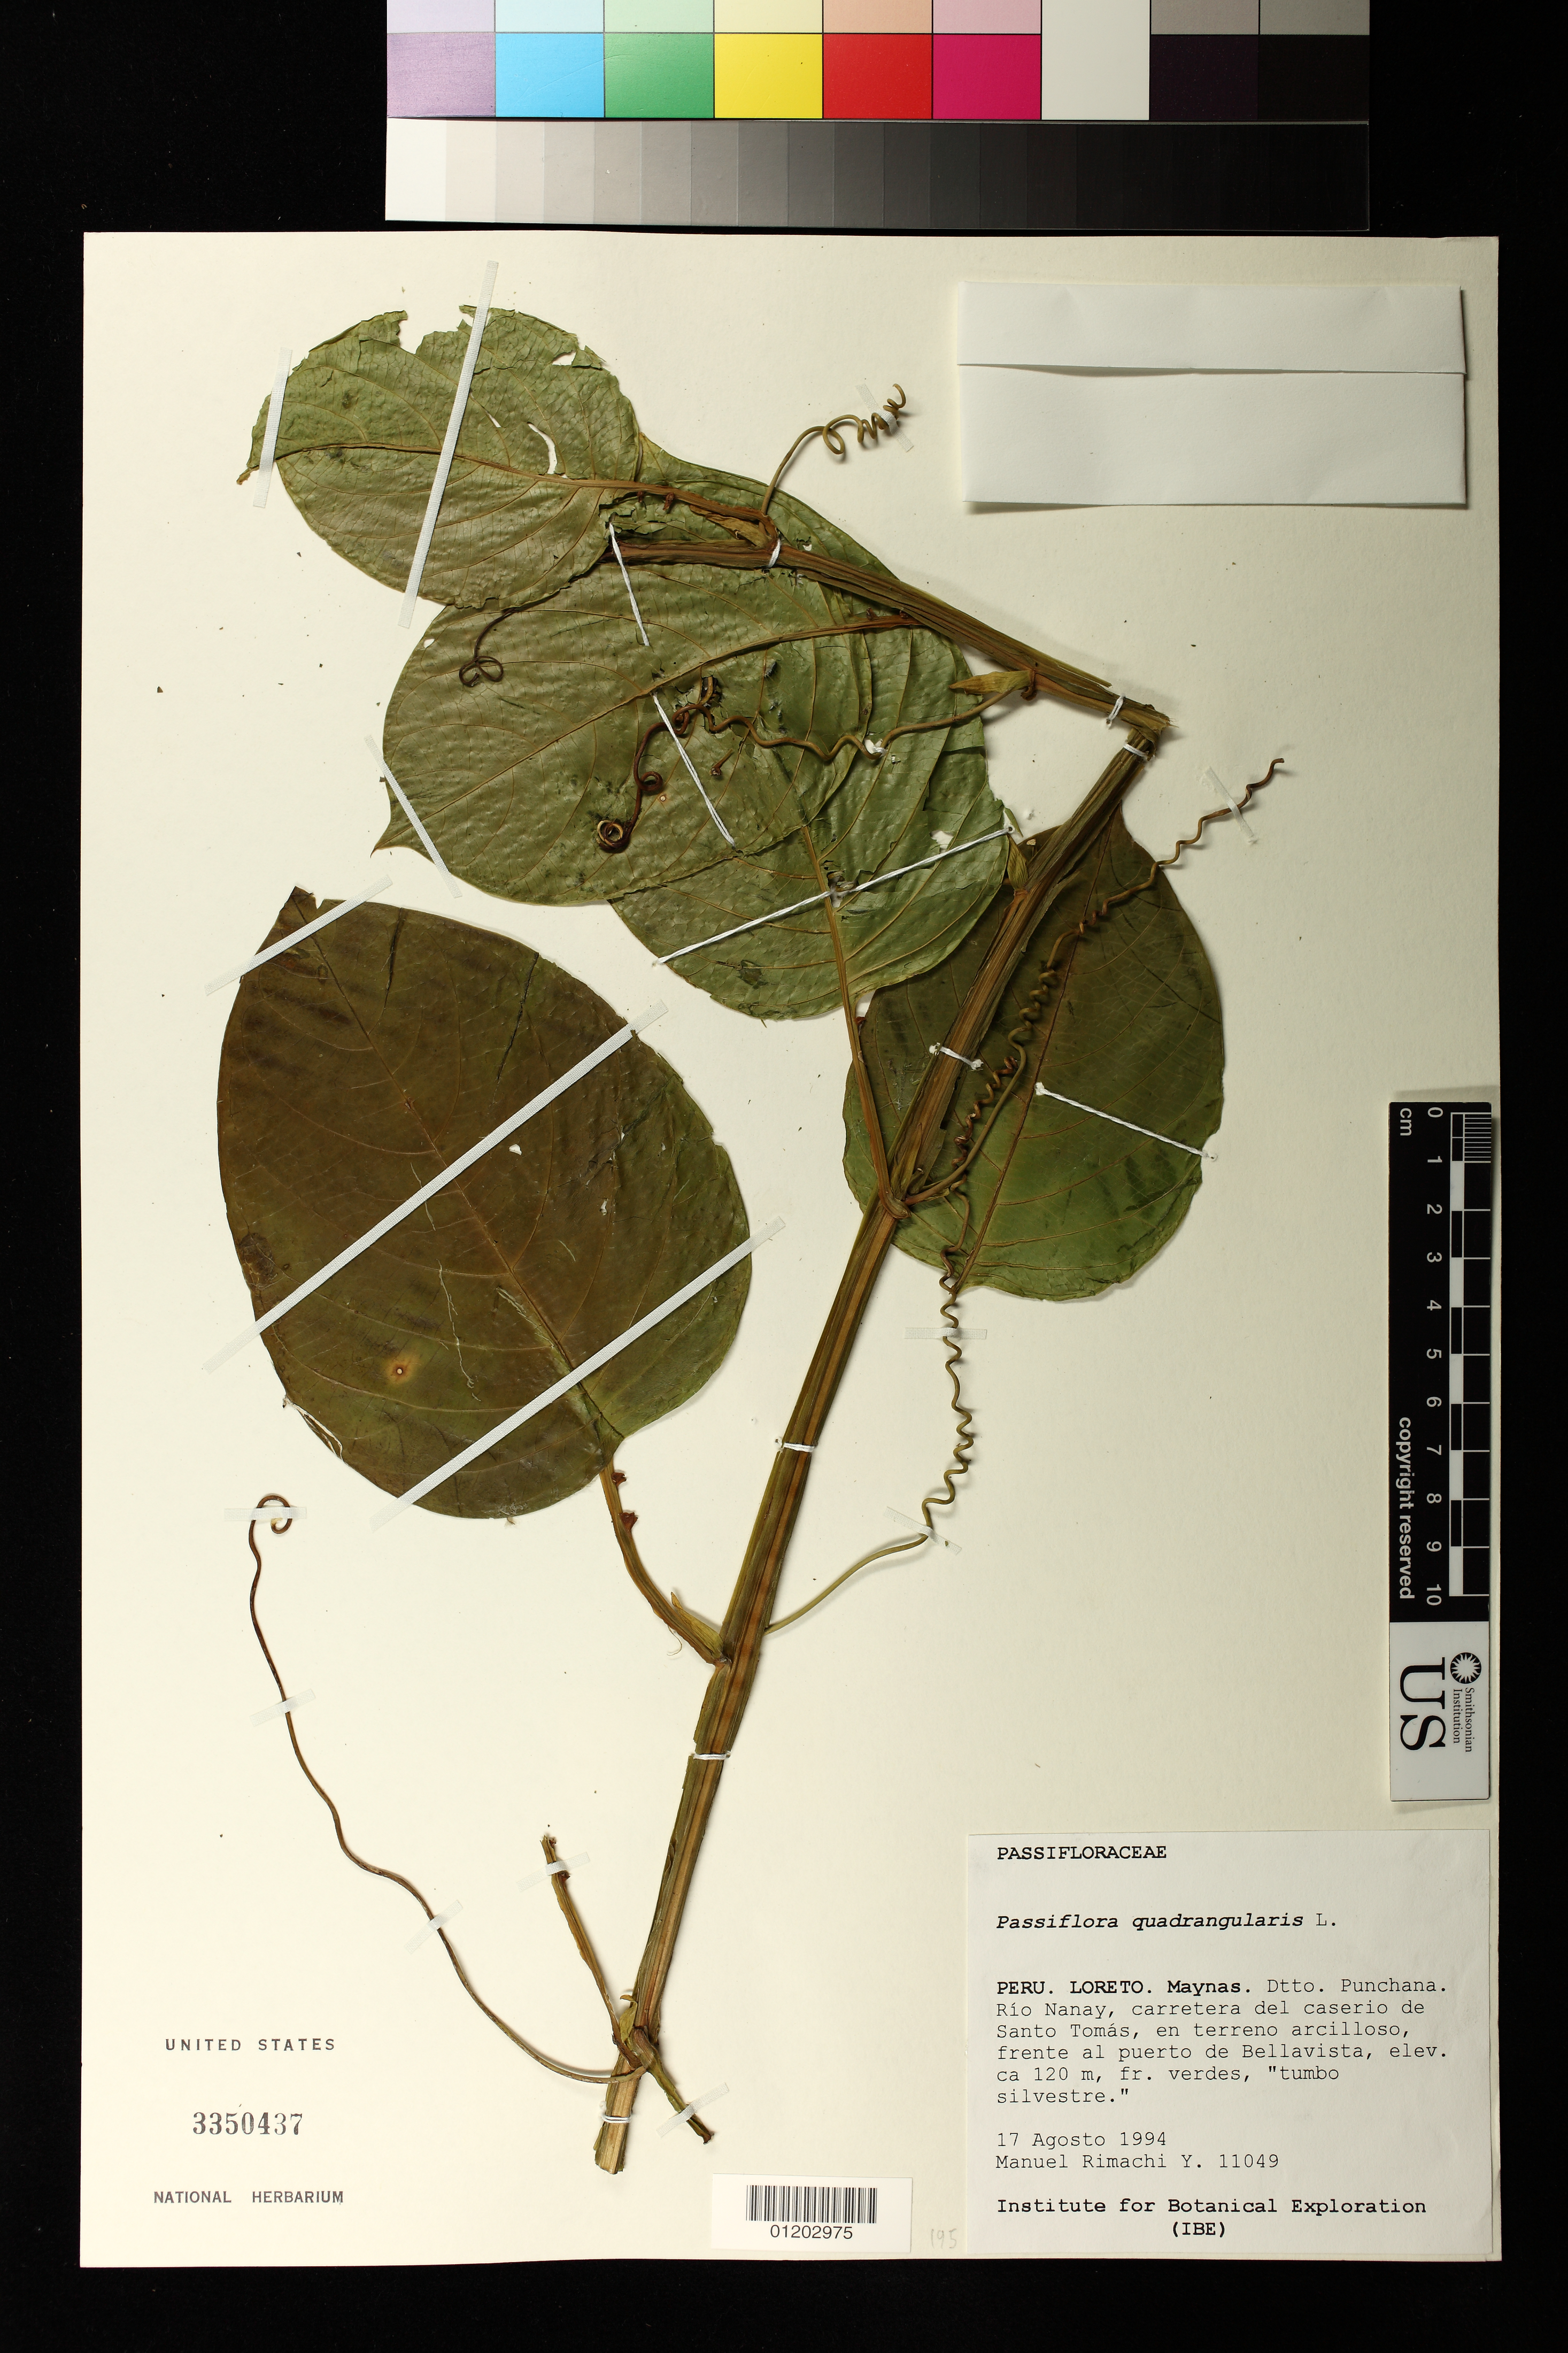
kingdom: Plantae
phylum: Tracheophyta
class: Magnoliopsida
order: Malpighiales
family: Passifloraceae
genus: Passiflora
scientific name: Passiflora quadrangularis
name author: L.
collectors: M. Rimachi Y.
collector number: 11049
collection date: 1994-08-17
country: Peru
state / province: Loreto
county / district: Maynas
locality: Dtto. Punchana. Rio Nanay, carratera del caserio de Santo Tomas, en terreno arcilloso, frente al puerto de Bellavista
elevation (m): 120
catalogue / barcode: US 3350437